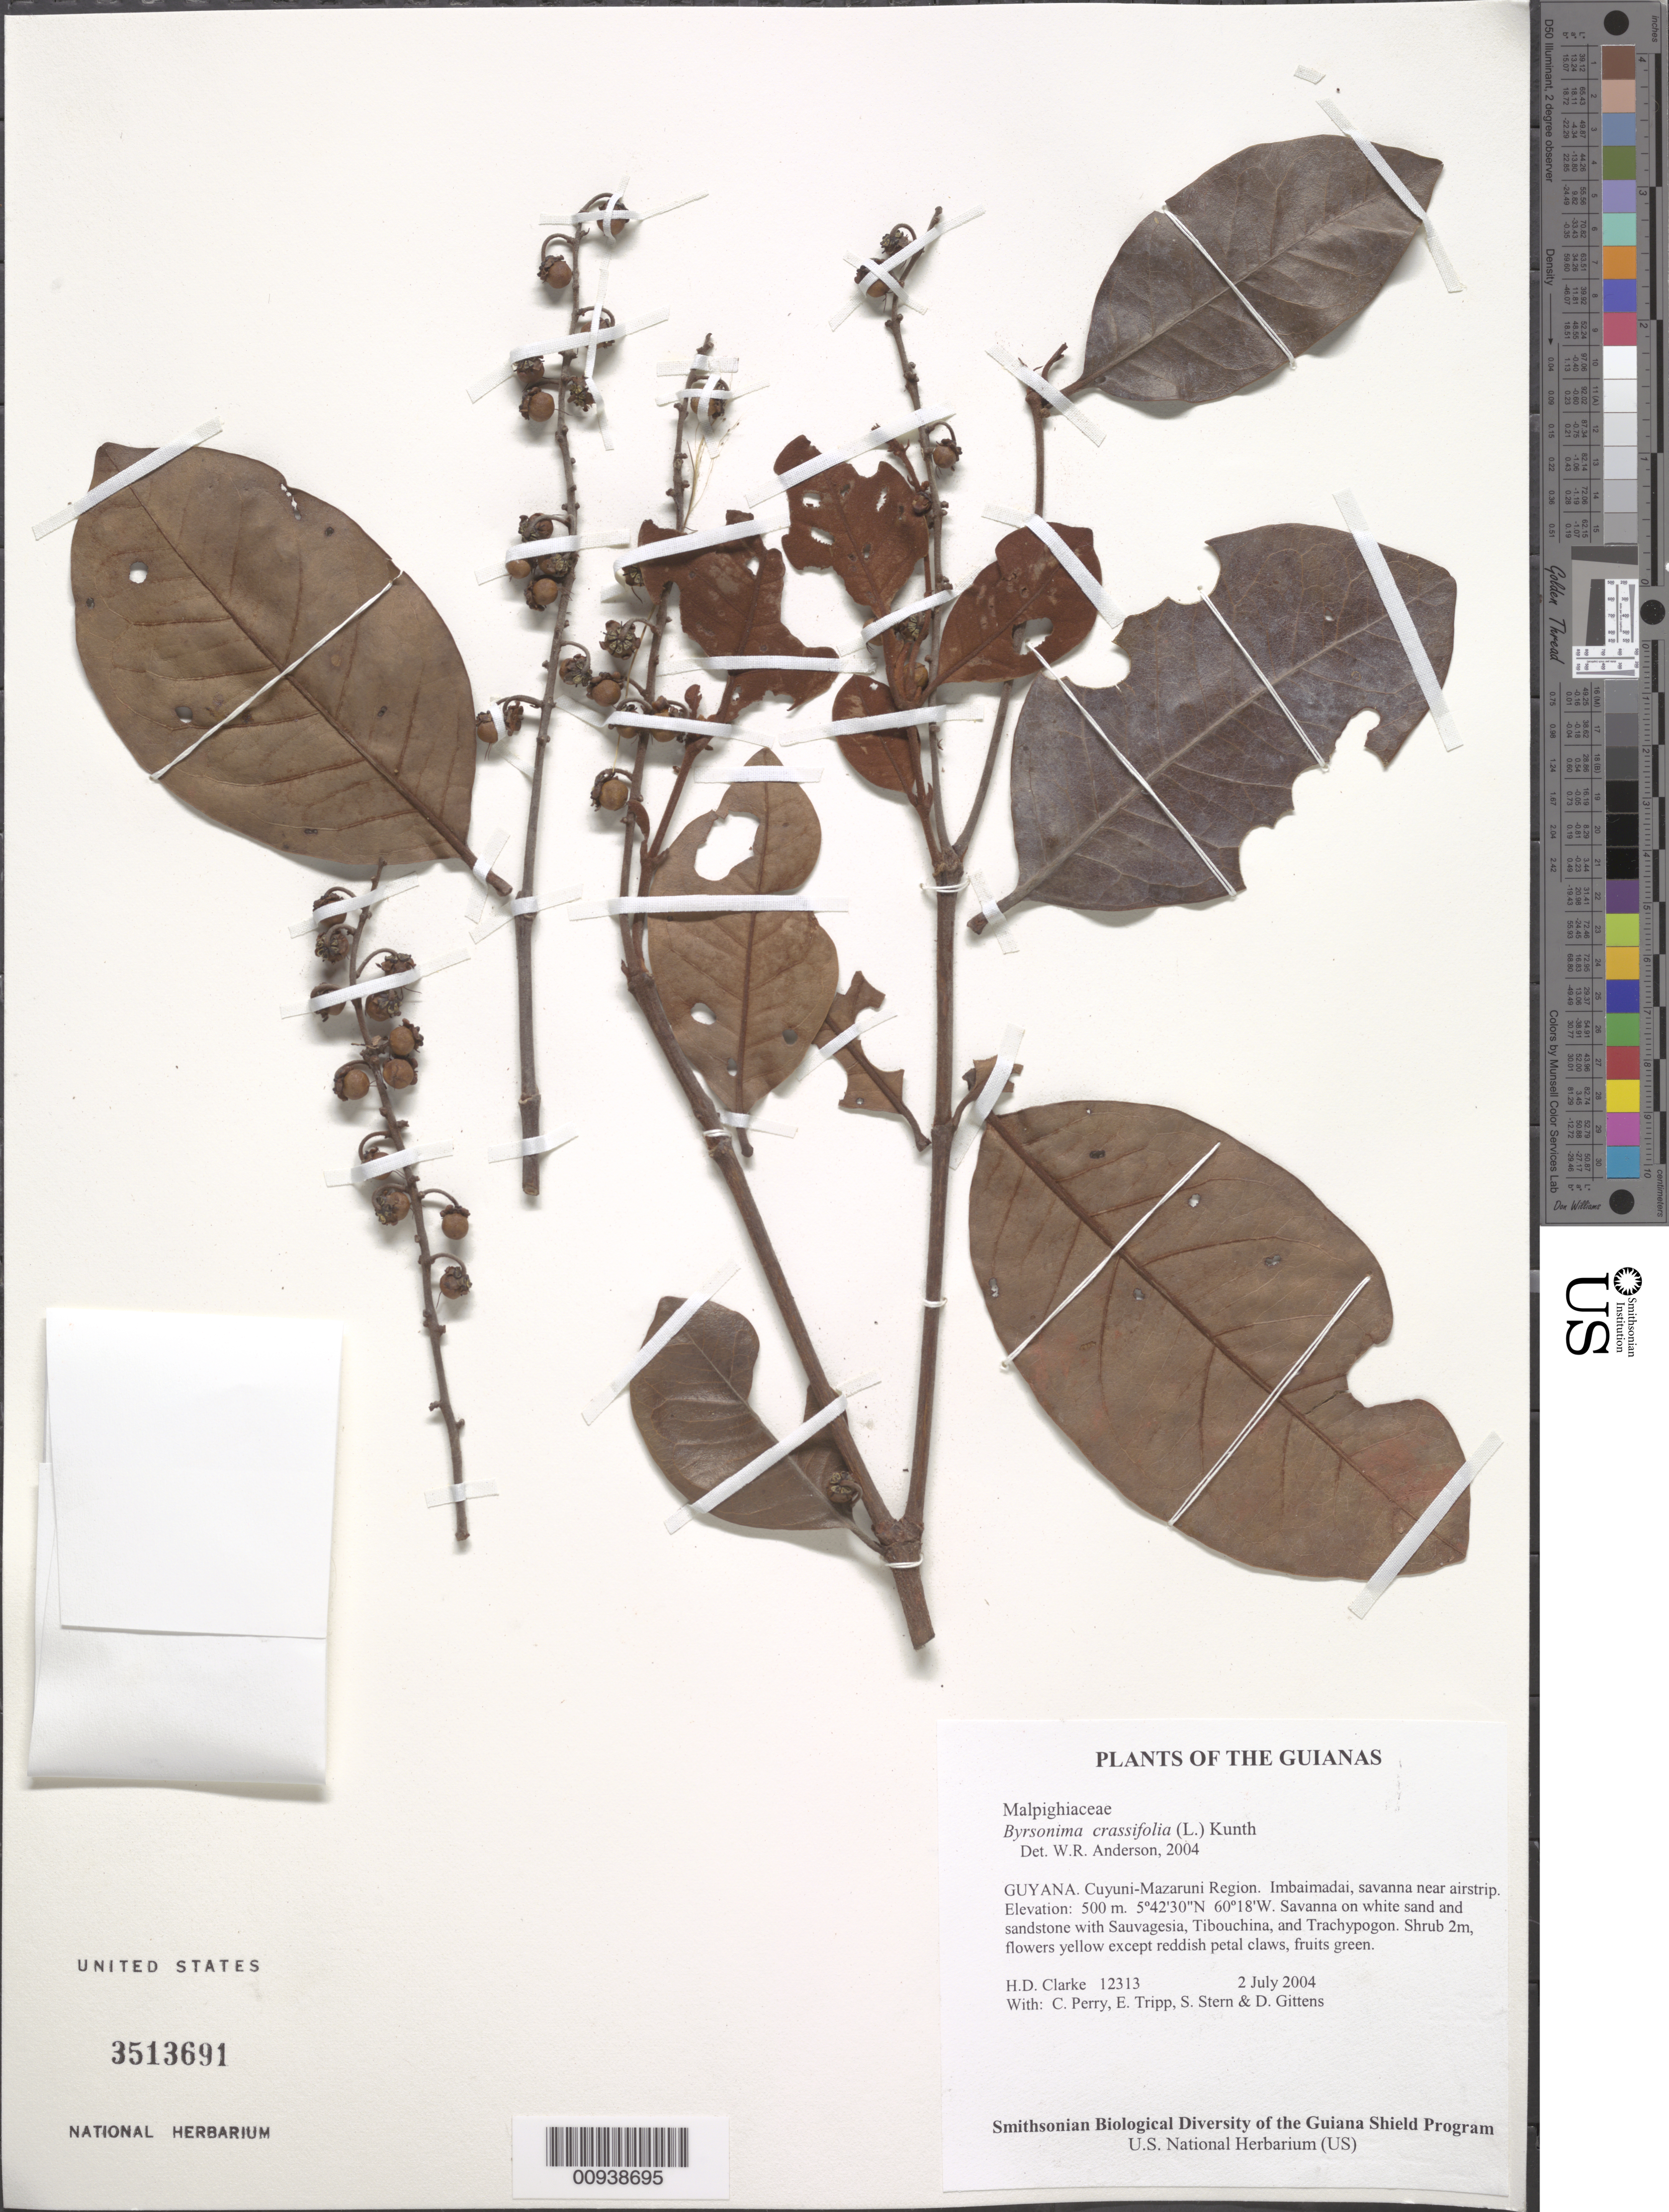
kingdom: Plantae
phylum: Tracheophyta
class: Magnoliopsida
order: Malpighiales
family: Malpighiaceae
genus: Byrsonima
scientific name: Byrsonima crassifolia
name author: (L.) Kunth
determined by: Anderson, W. R., (MICH), University of Michigan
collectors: H. D. Clarke, C. Perry, E. Tripp, S. R. Stern & D. Gittens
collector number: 12313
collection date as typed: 2 July 2004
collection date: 2004-07-02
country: Guyana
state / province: Cuyuni-Mazaruni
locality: Imbaimadai, savanna near airstrip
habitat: Savanna on white sand and sandstone with Sauvagesia, Tibouchina, and Trachypogon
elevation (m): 500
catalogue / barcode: US 3513691